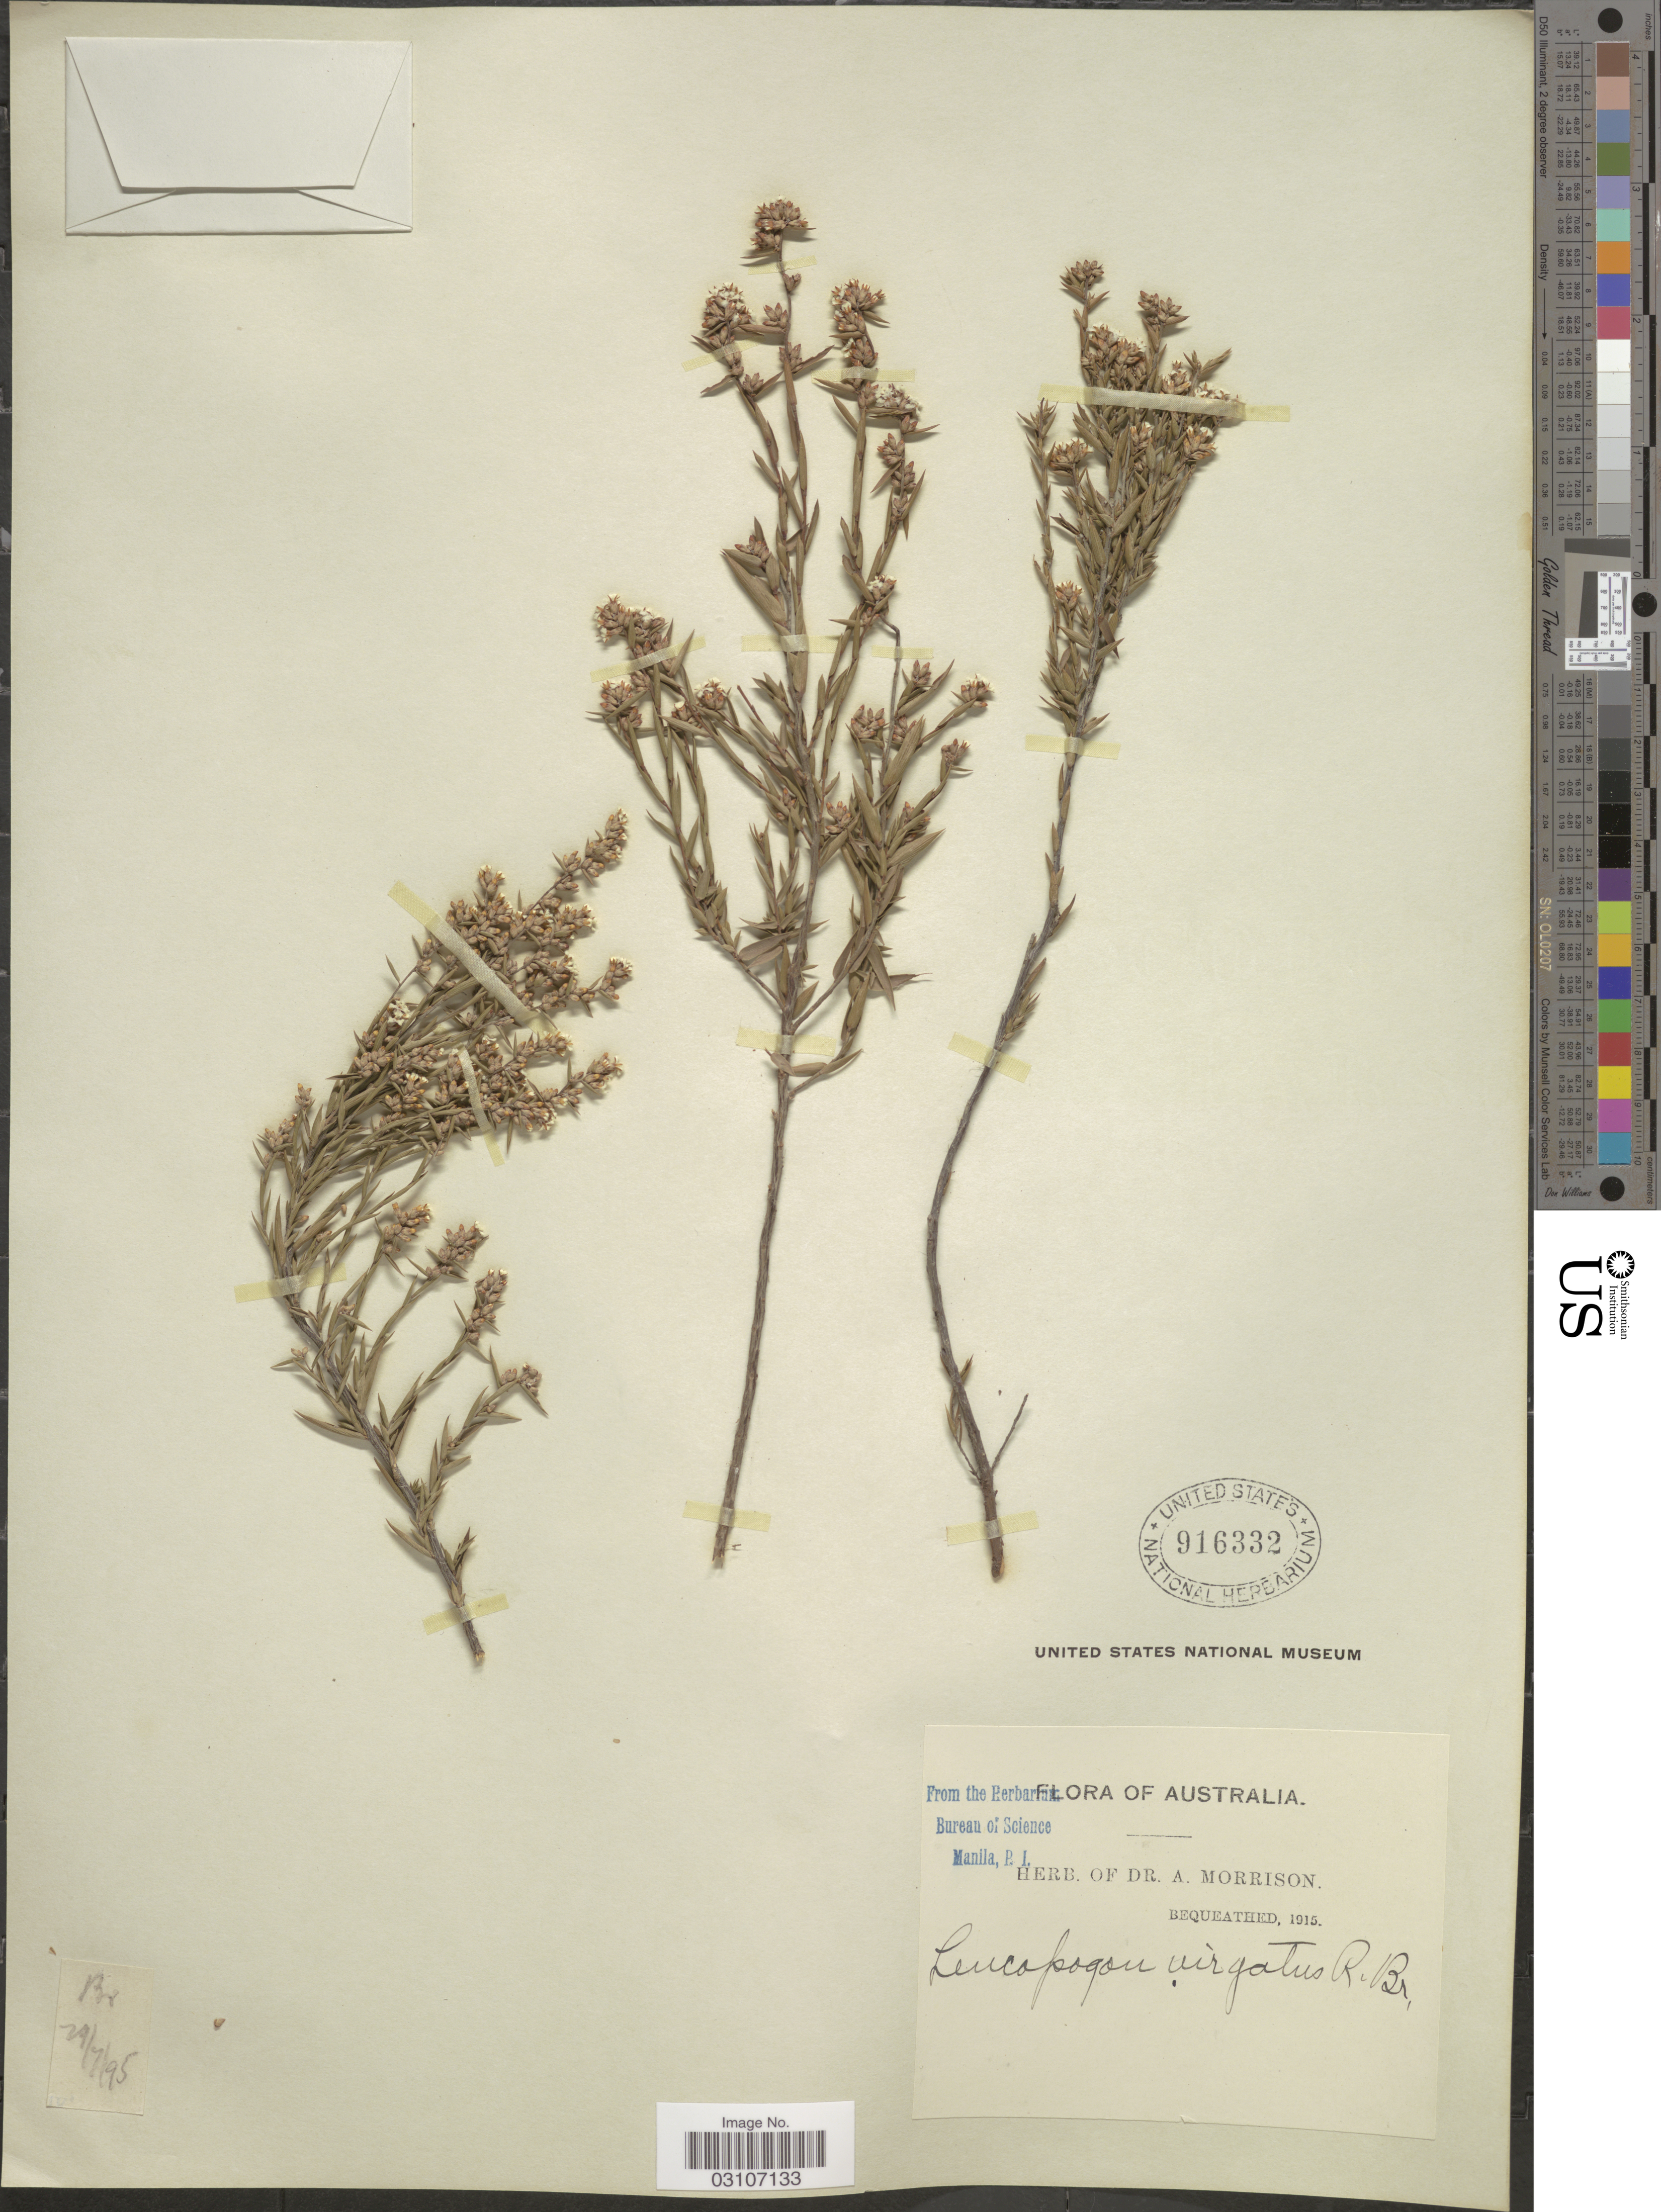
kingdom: Plantae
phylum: Tracheophyta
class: Magnoliopsida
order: Ericales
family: Ericaceae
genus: Leucopogon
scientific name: Leucopogon virgatus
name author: R. Br.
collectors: ex herb. Dr. A. Morrison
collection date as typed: Transcribed d/m/y: 29/7/95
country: Australia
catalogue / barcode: US 916332